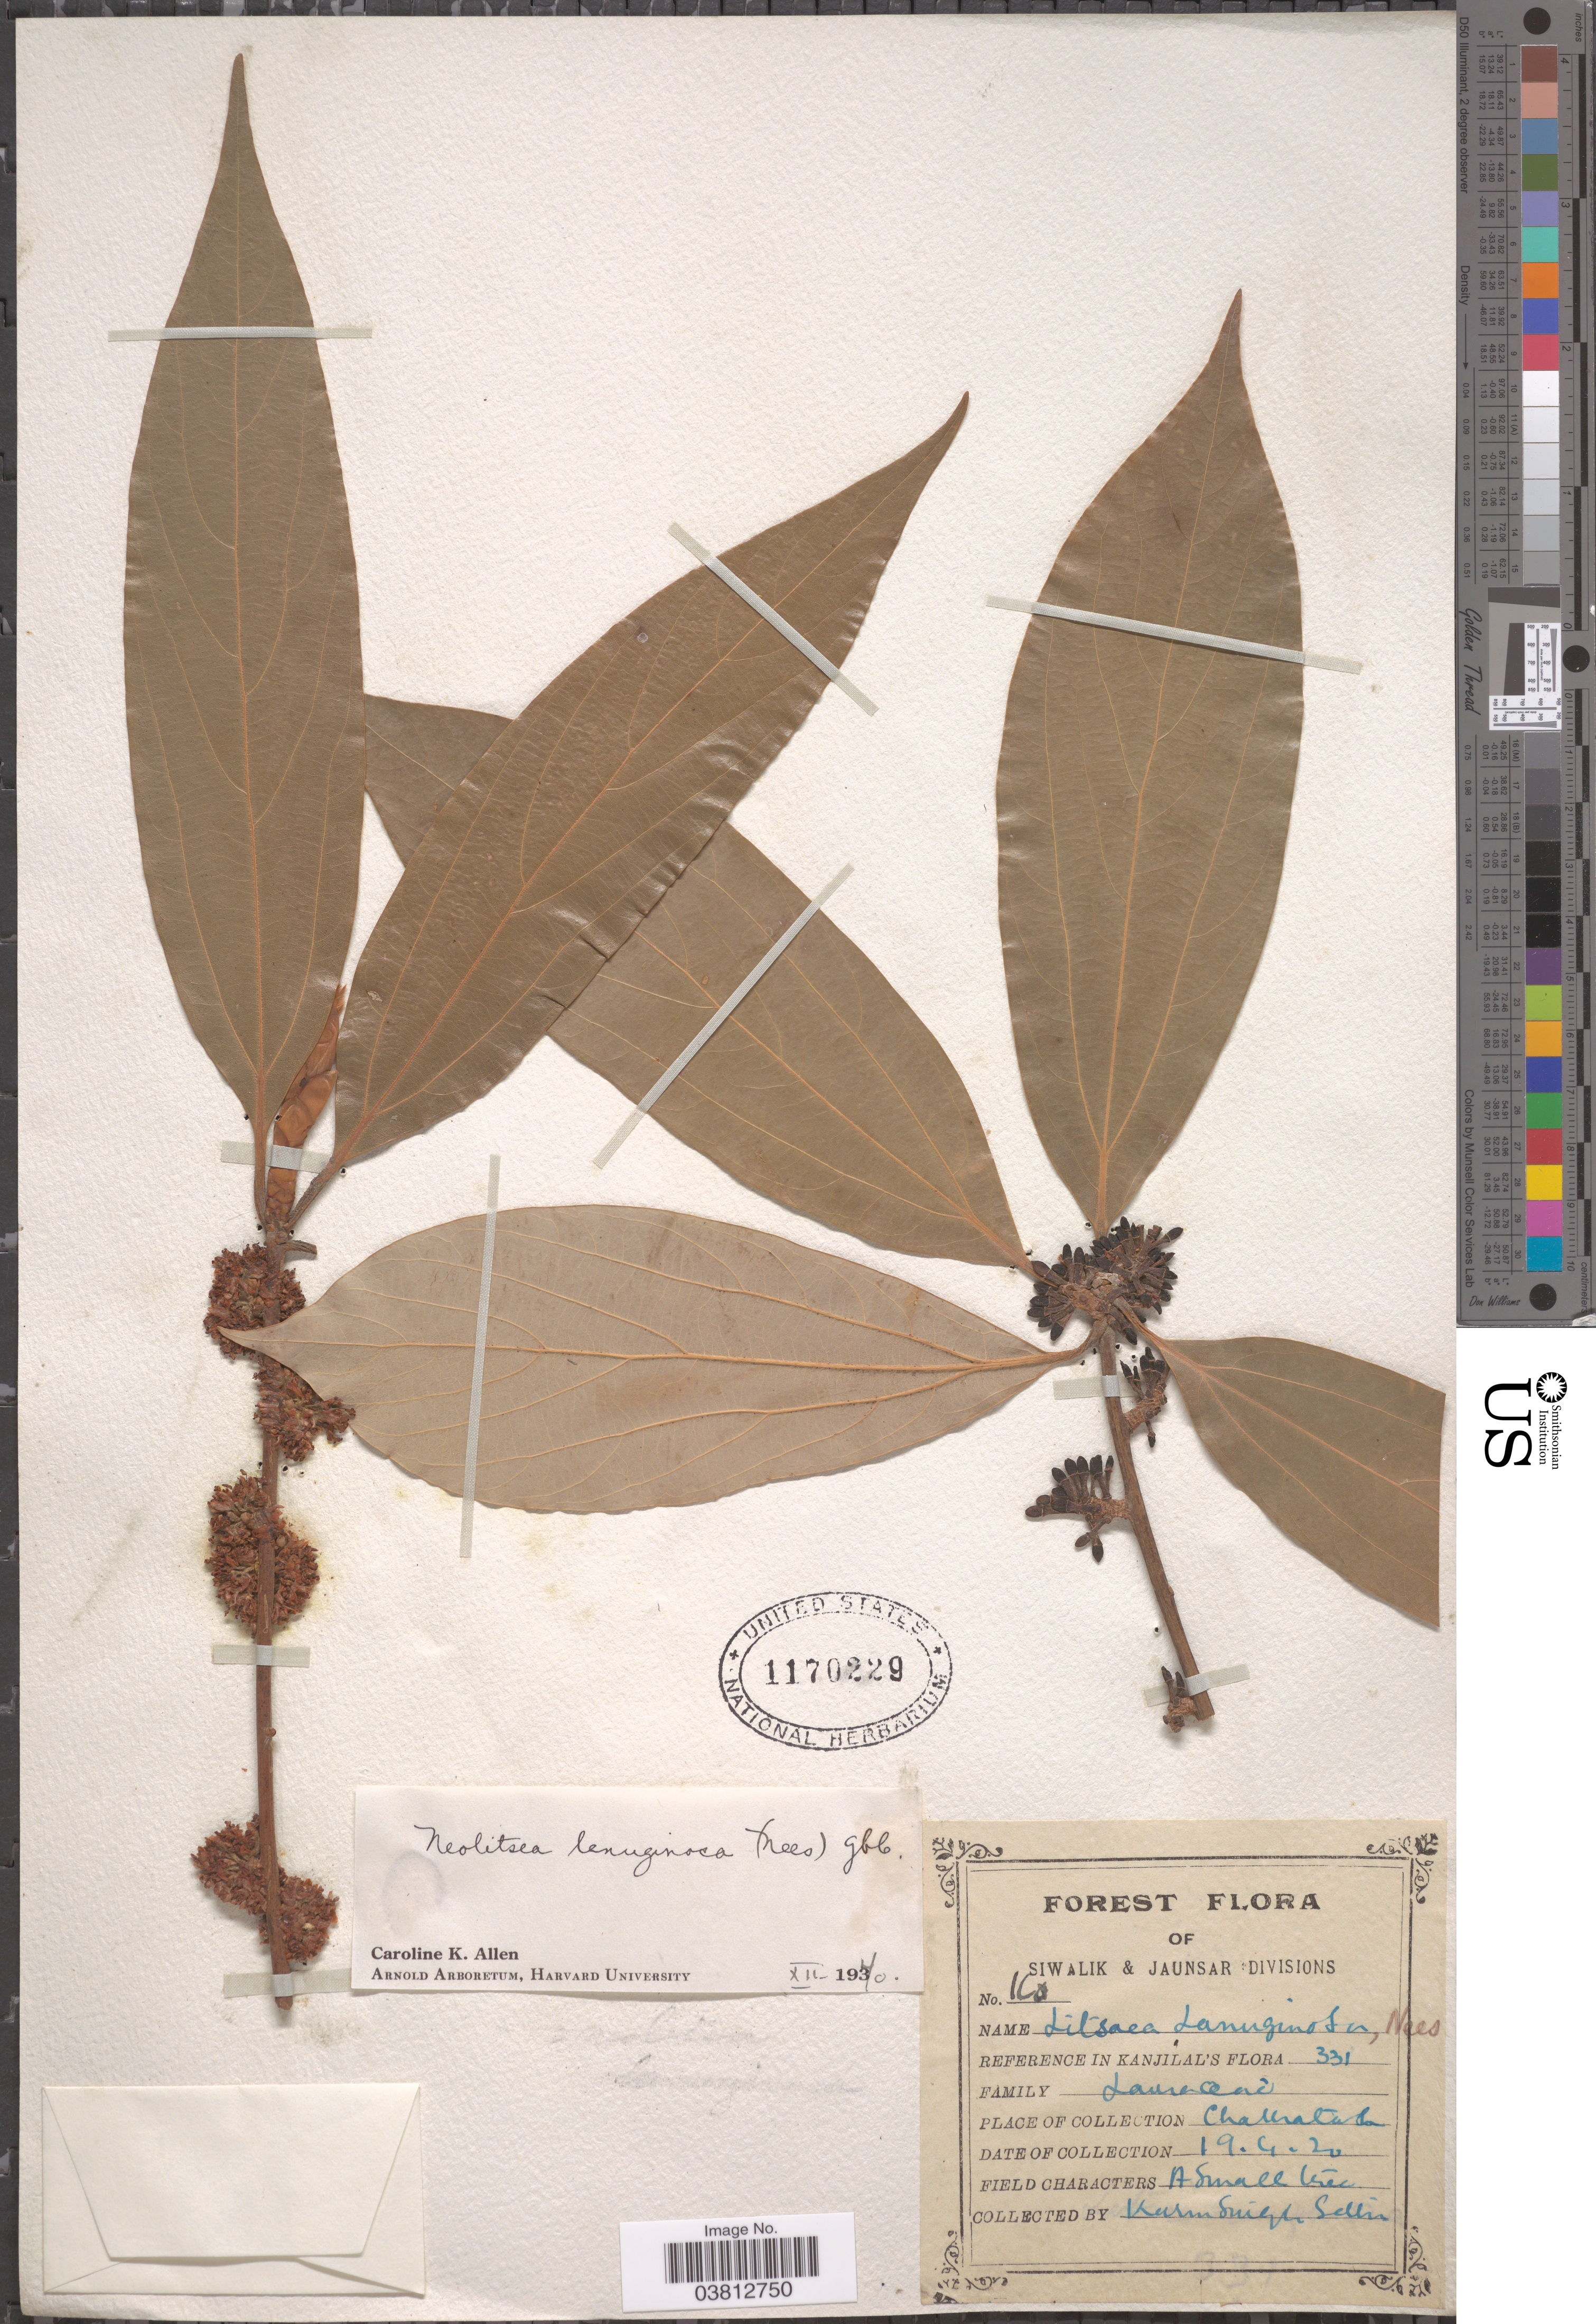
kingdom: Plantae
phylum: Tracheophyta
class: Magnoliopsida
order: Laurales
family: Lauraceae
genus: Neolitsea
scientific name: Neolitsea lanuginosa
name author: (Nees) Gamble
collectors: K. Sethi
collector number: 160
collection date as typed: Transcribed d/m/y: 19/4/20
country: India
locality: Siwalik & Jaunsar Divisions. Chalhatah [interpreted].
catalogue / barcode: US 1170229